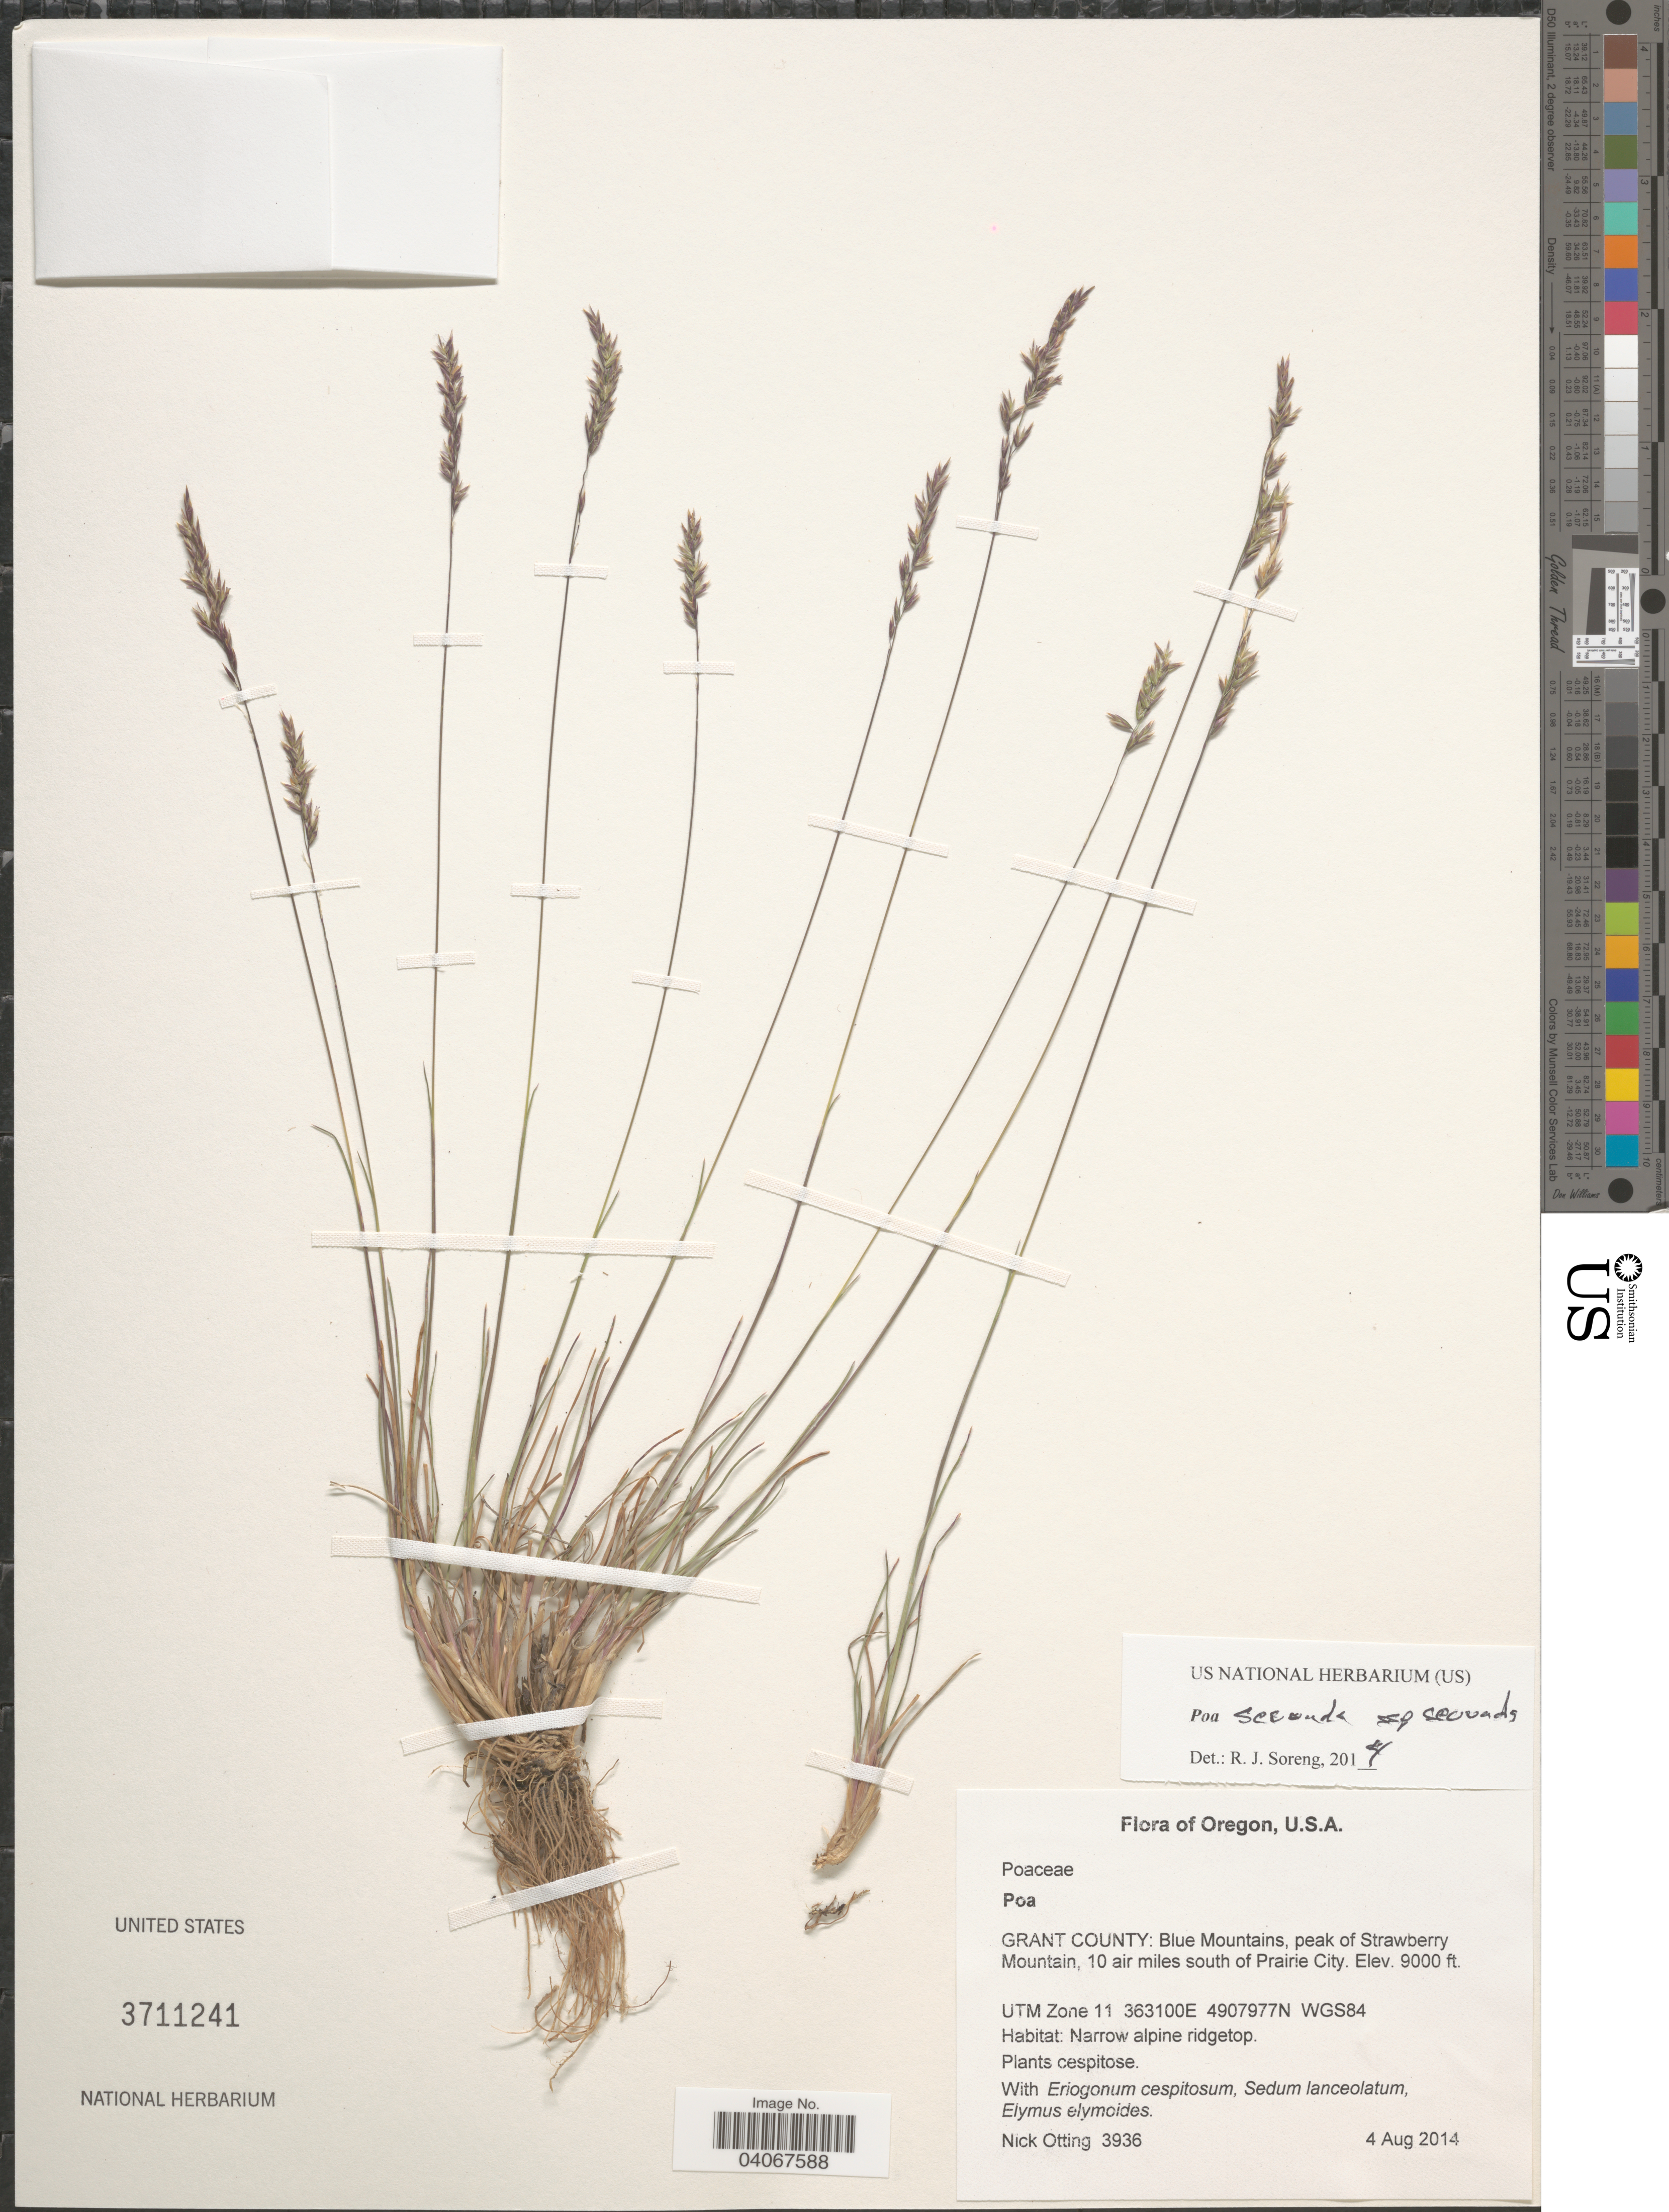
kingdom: Plantae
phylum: Tracheophyta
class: Liliopsida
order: Poales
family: Poaceae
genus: Poa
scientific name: Poa secunda subsp. secunda var. secunda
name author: J. Presl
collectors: N. Otting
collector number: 3936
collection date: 2014-08-04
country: United States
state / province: Oregon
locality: Grant County: Blue Mountains, peak of Strawberry Mountain, 10 air miles south of Prairie City. UTM Zone 11 WGS84.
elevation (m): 2743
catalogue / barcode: US 3711241